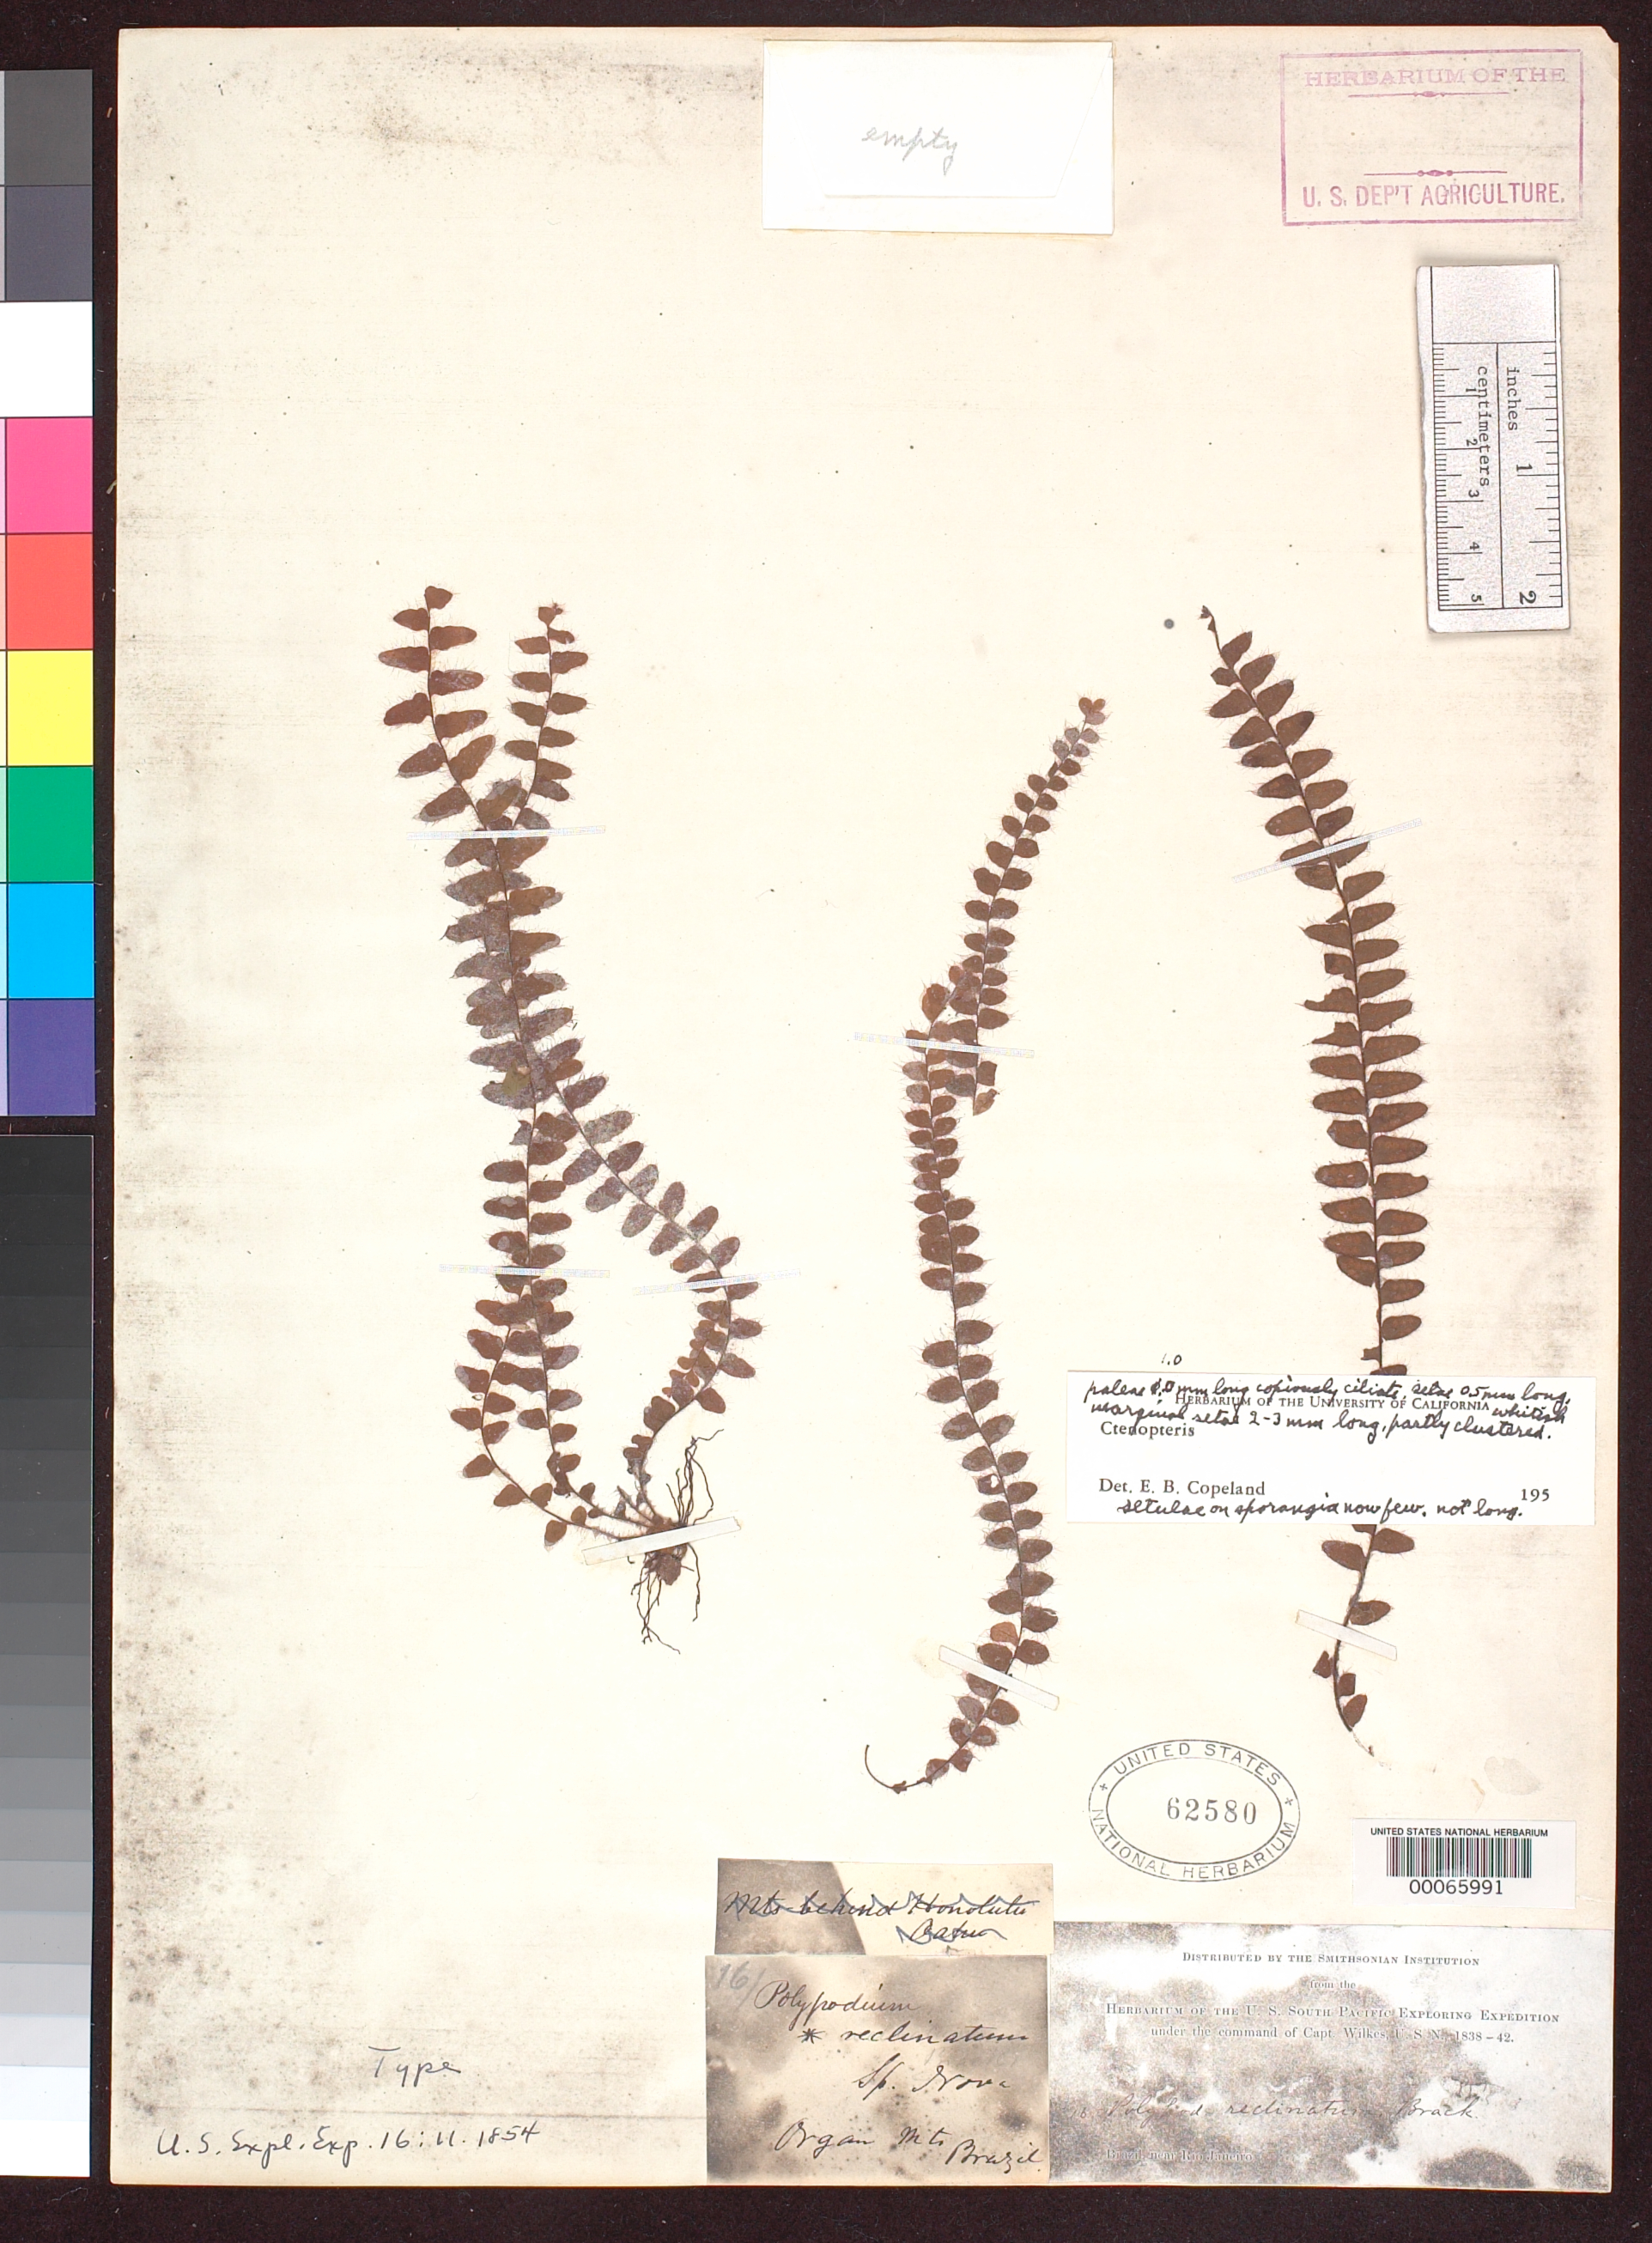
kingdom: Plantae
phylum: Tracheophyta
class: Polypodiopsida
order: Polypodiales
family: Polypodiaceae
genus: Polypodium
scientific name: Polypodium reclinatum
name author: Brack. in Wilkes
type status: Holotype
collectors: Wilkes Explor. Exped.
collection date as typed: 1838 to -- --- 1842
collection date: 1838/1842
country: Brazil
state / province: Rio de Janeiro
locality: Organ Mountains.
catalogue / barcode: US 62580